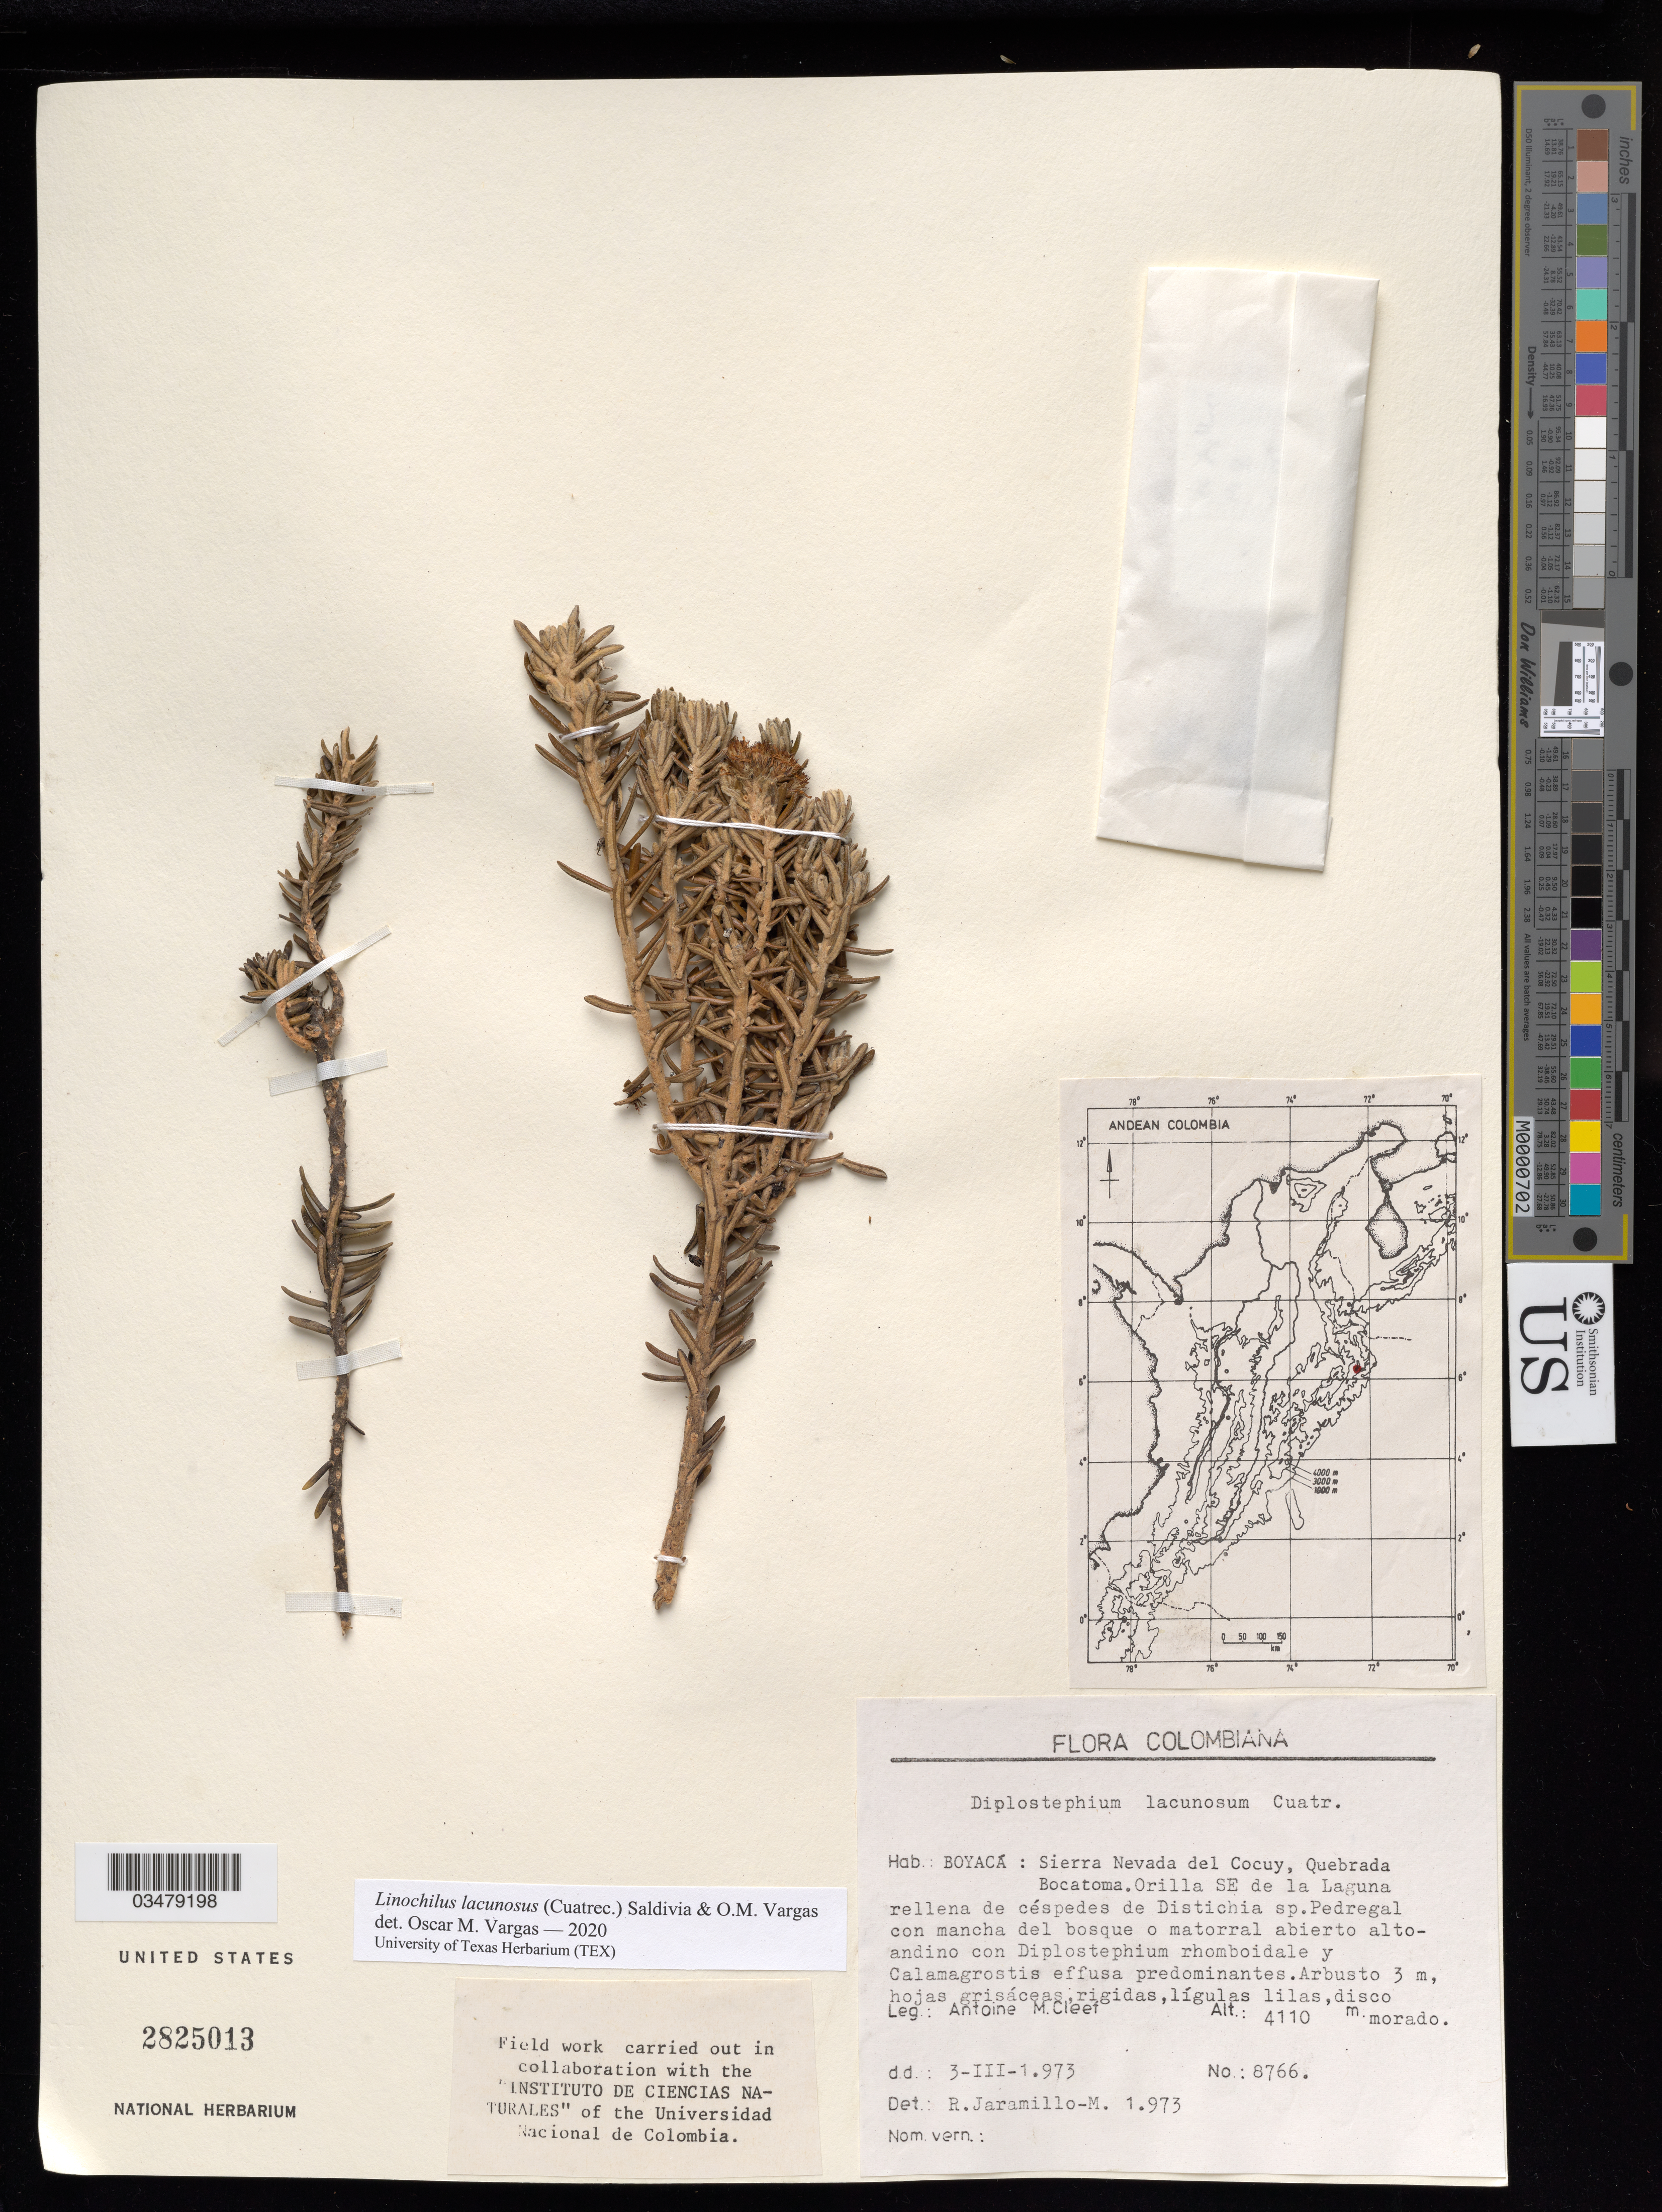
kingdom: Plantae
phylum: Tracheophyta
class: Magnoliopsida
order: Asterales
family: Asteraceae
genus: Linochilus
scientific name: Linochilus lacunosus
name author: (Cuatrec.) Saldivia & O.M. Vargas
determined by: Vargas, Oscar M.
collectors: A. M. Cleef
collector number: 8766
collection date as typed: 3-Mar-73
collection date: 1973-03-03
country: Colombia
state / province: Boyacá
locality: Sierra Nevada del Cocuy, Quebrado Bocatoma, Orilla SE de la Laguna rellena de cespedes de Distichia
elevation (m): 4125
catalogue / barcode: US 2825013